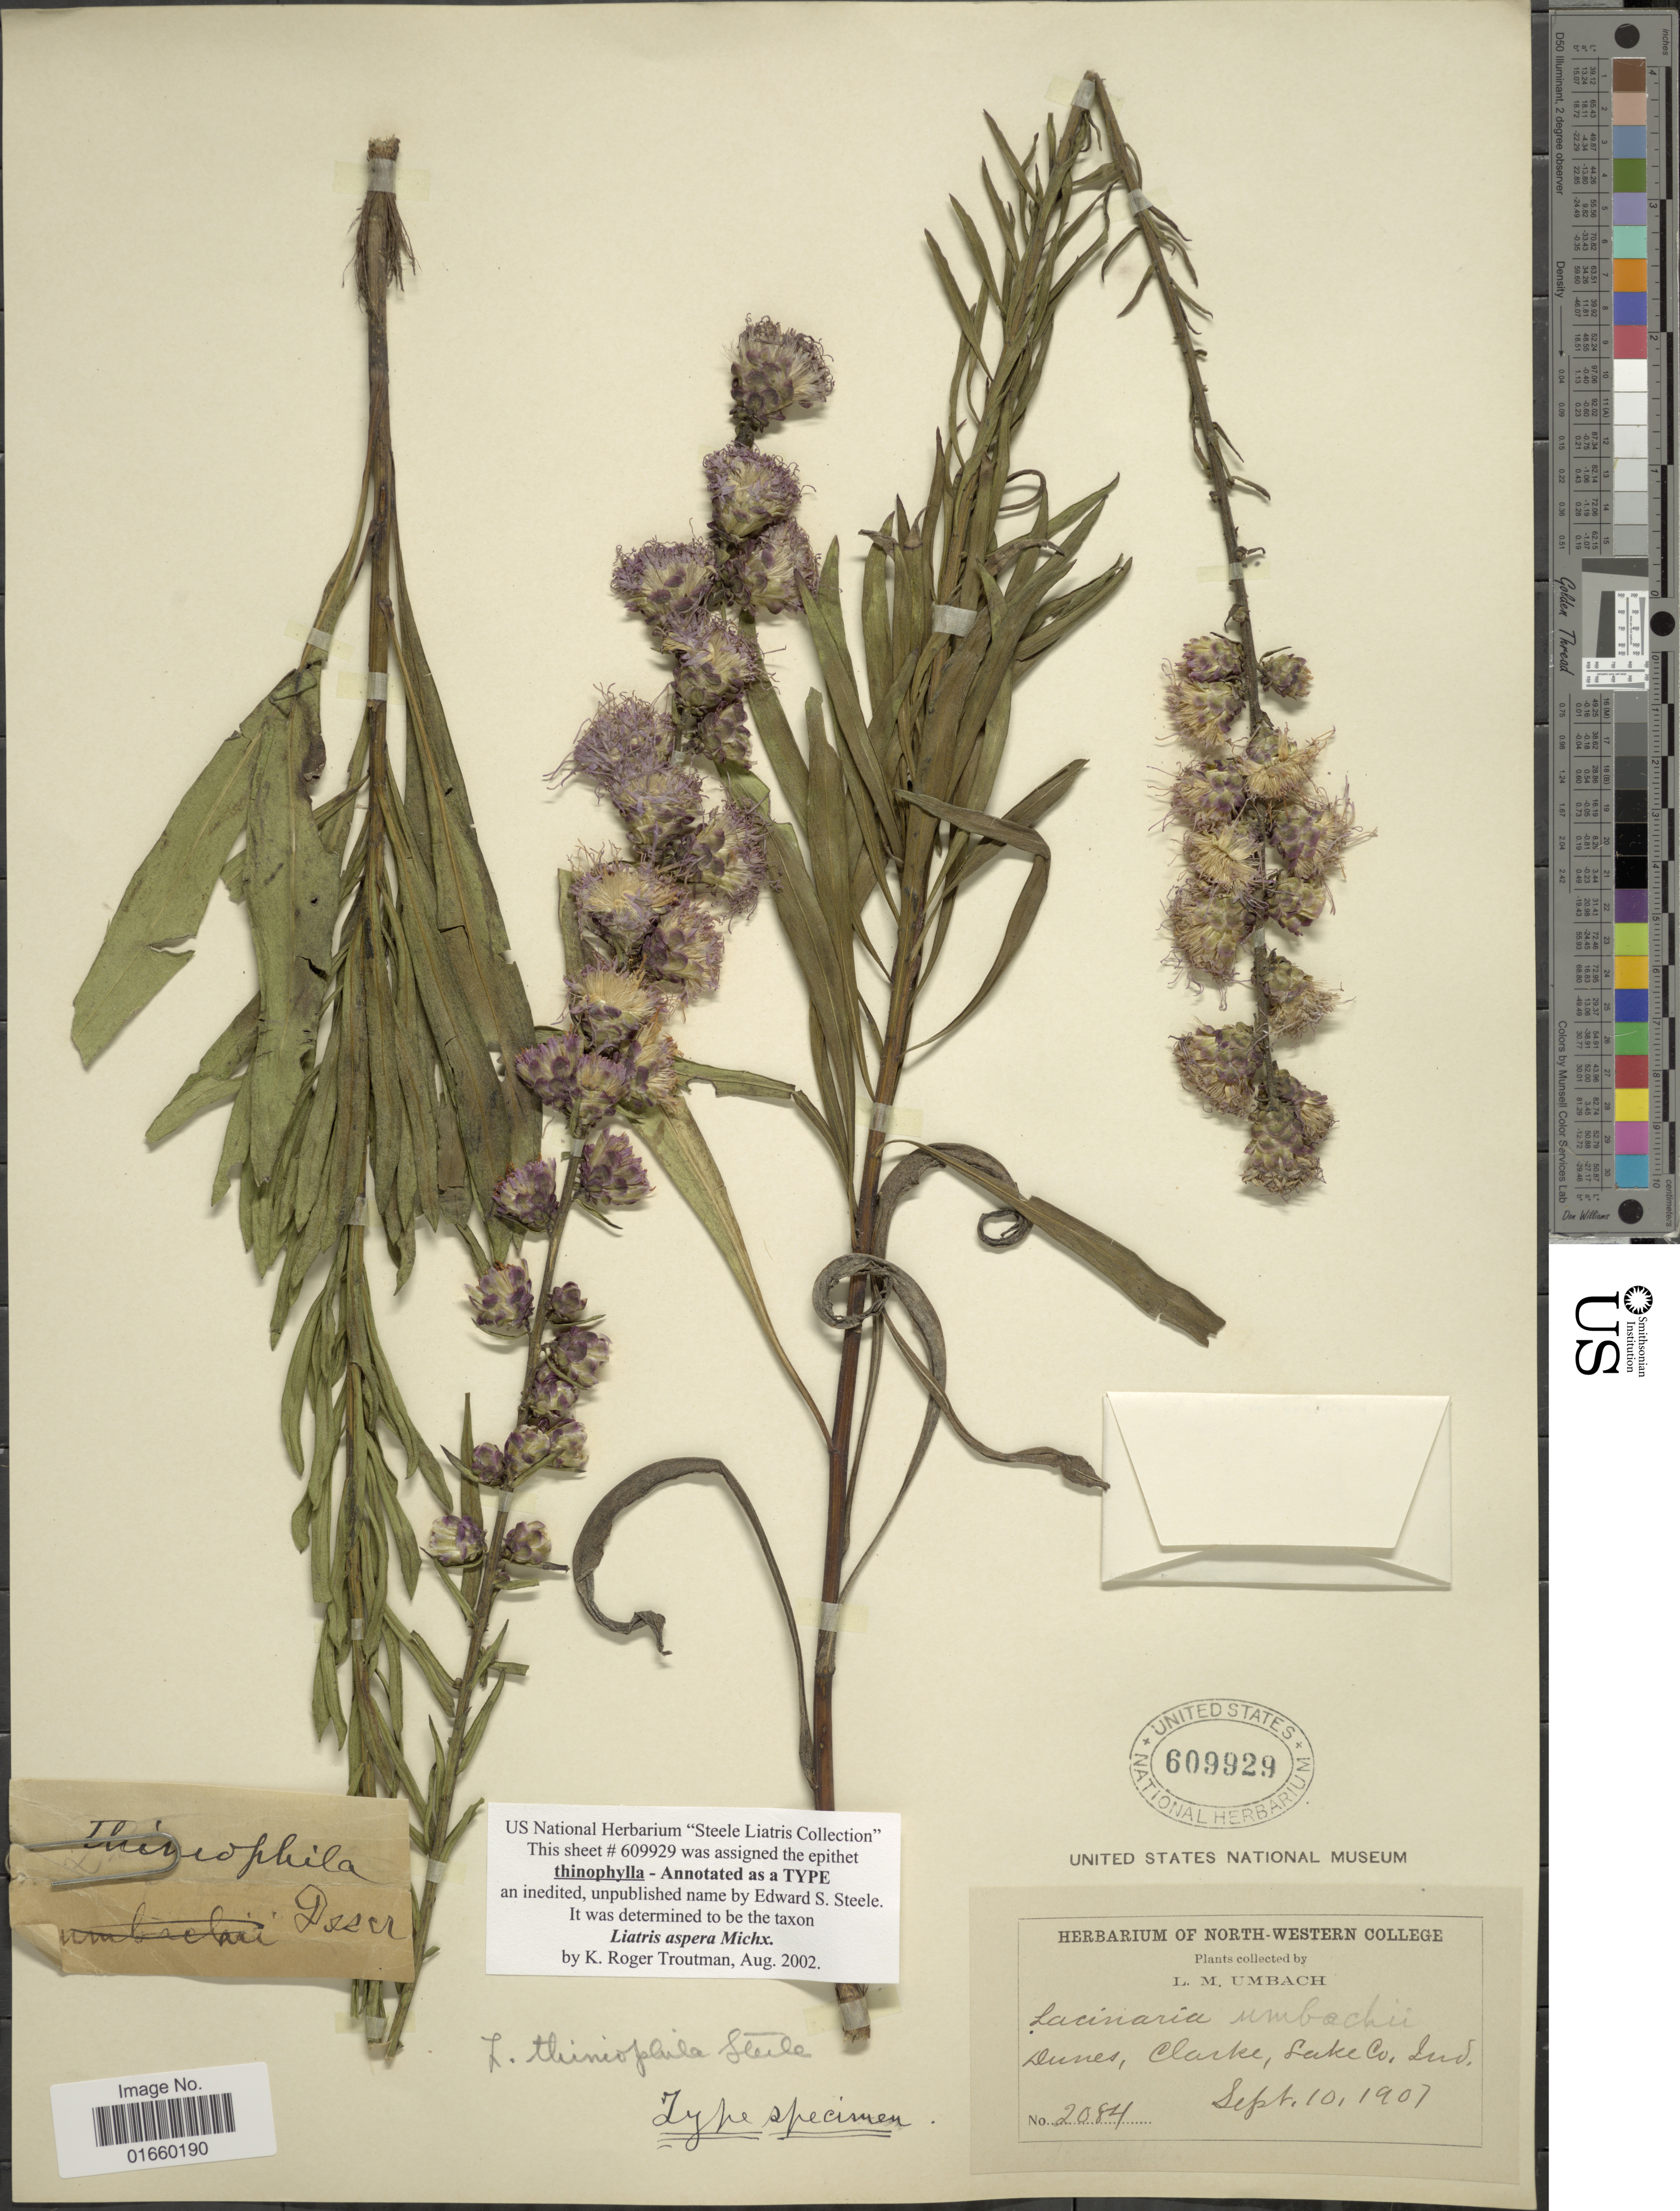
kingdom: Plantae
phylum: Tracheophyta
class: Magnoliopsida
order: Asterales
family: Asteraceae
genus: Liatris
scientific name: Liatris aspera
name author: Michx.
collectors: L. M. Umbach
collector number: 2084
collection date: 1907-09-10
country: United States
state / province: Indiana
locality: Dunes, Clarke, Lake Co.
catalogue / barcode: US 609929